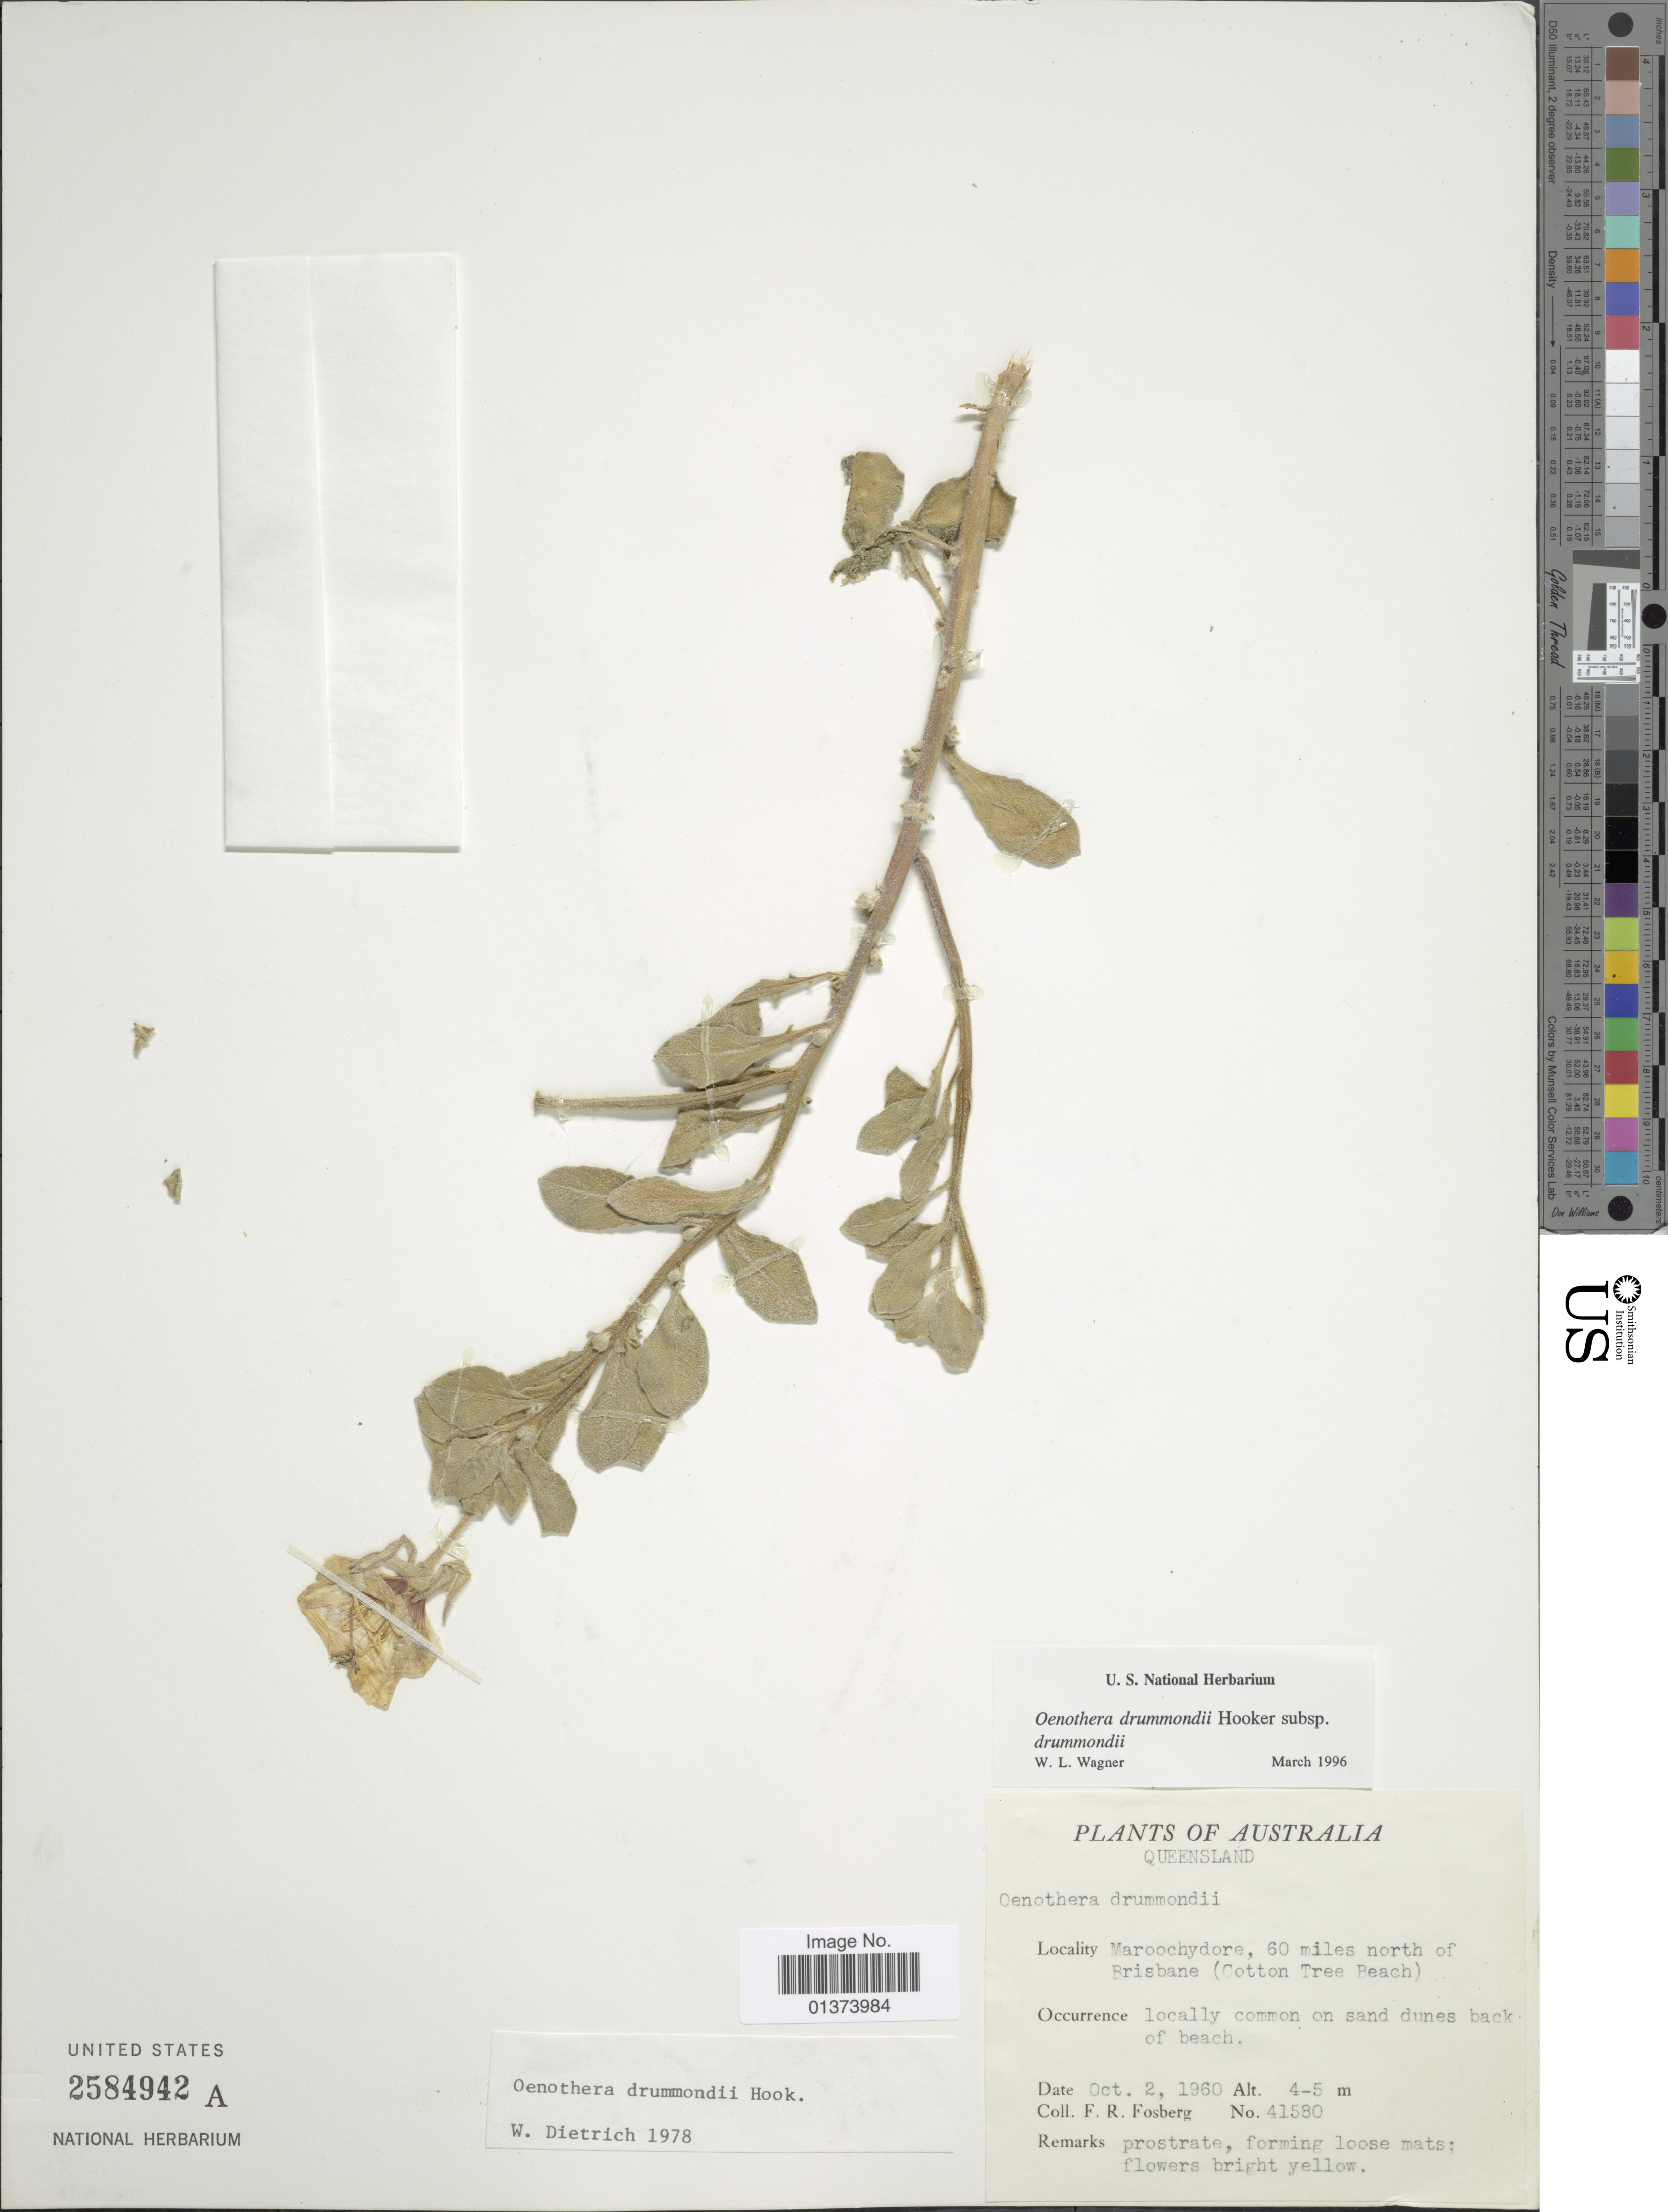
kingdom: Plantae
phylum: Tracheophyta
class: Magnoliopsida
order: Myrtales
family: Onagraceae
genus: Oenothera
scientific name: Oenothera drummondii subsp. drummondii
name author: Hook.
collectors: F. R. Fosberg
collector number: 41580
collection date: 1960-10-02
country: Australia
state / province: Queensland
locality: Maroochydore, 60 miles north of Brisbane (Cotton Tree Beach)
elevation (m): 4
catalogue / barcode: US 2584942A